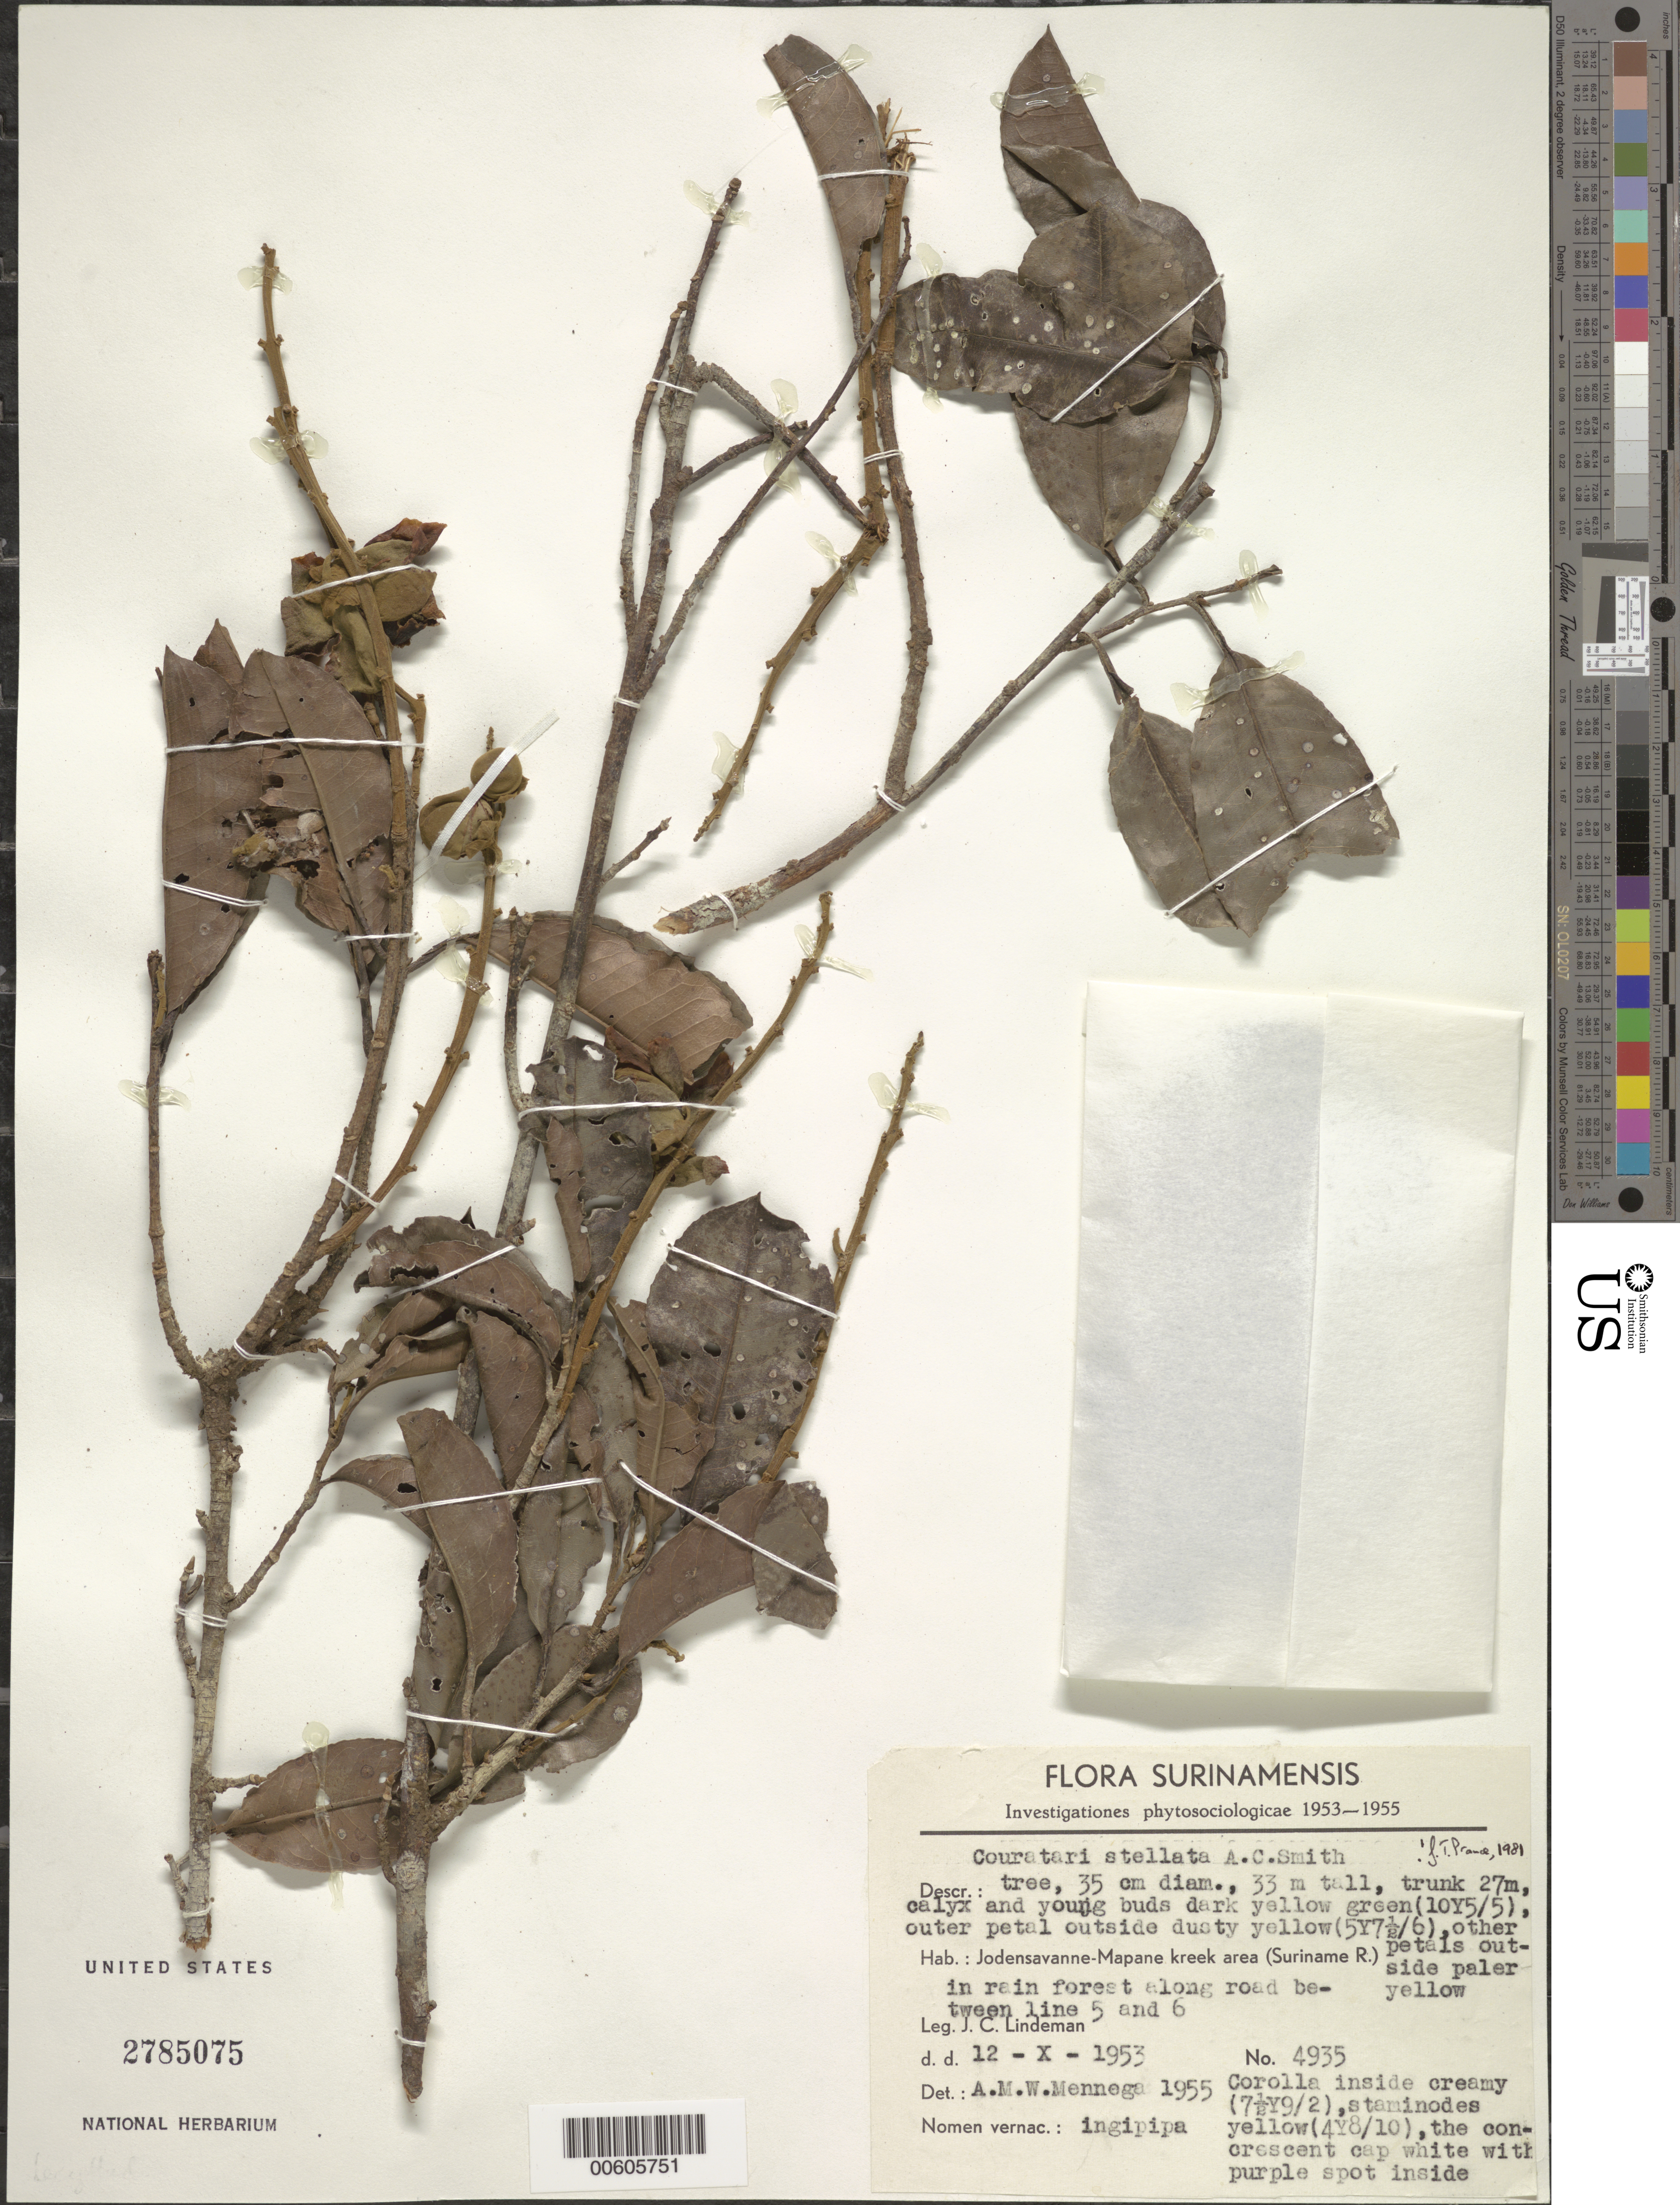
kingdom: Plantae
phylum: Tracheophyta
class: Magnoliopsida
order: Ericales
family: Lecythidaceae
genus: Couratari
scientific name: Couratari stellata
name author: A.C. Sm.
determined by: Mennega, A. M. W.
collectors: J. C. Lindeman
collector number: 4935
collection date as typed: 12-Dec-53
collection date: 1953-12-12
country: Suriname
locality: Jodensavanne-Mapane kreek area (Suriname River)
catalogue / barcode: US 2785075